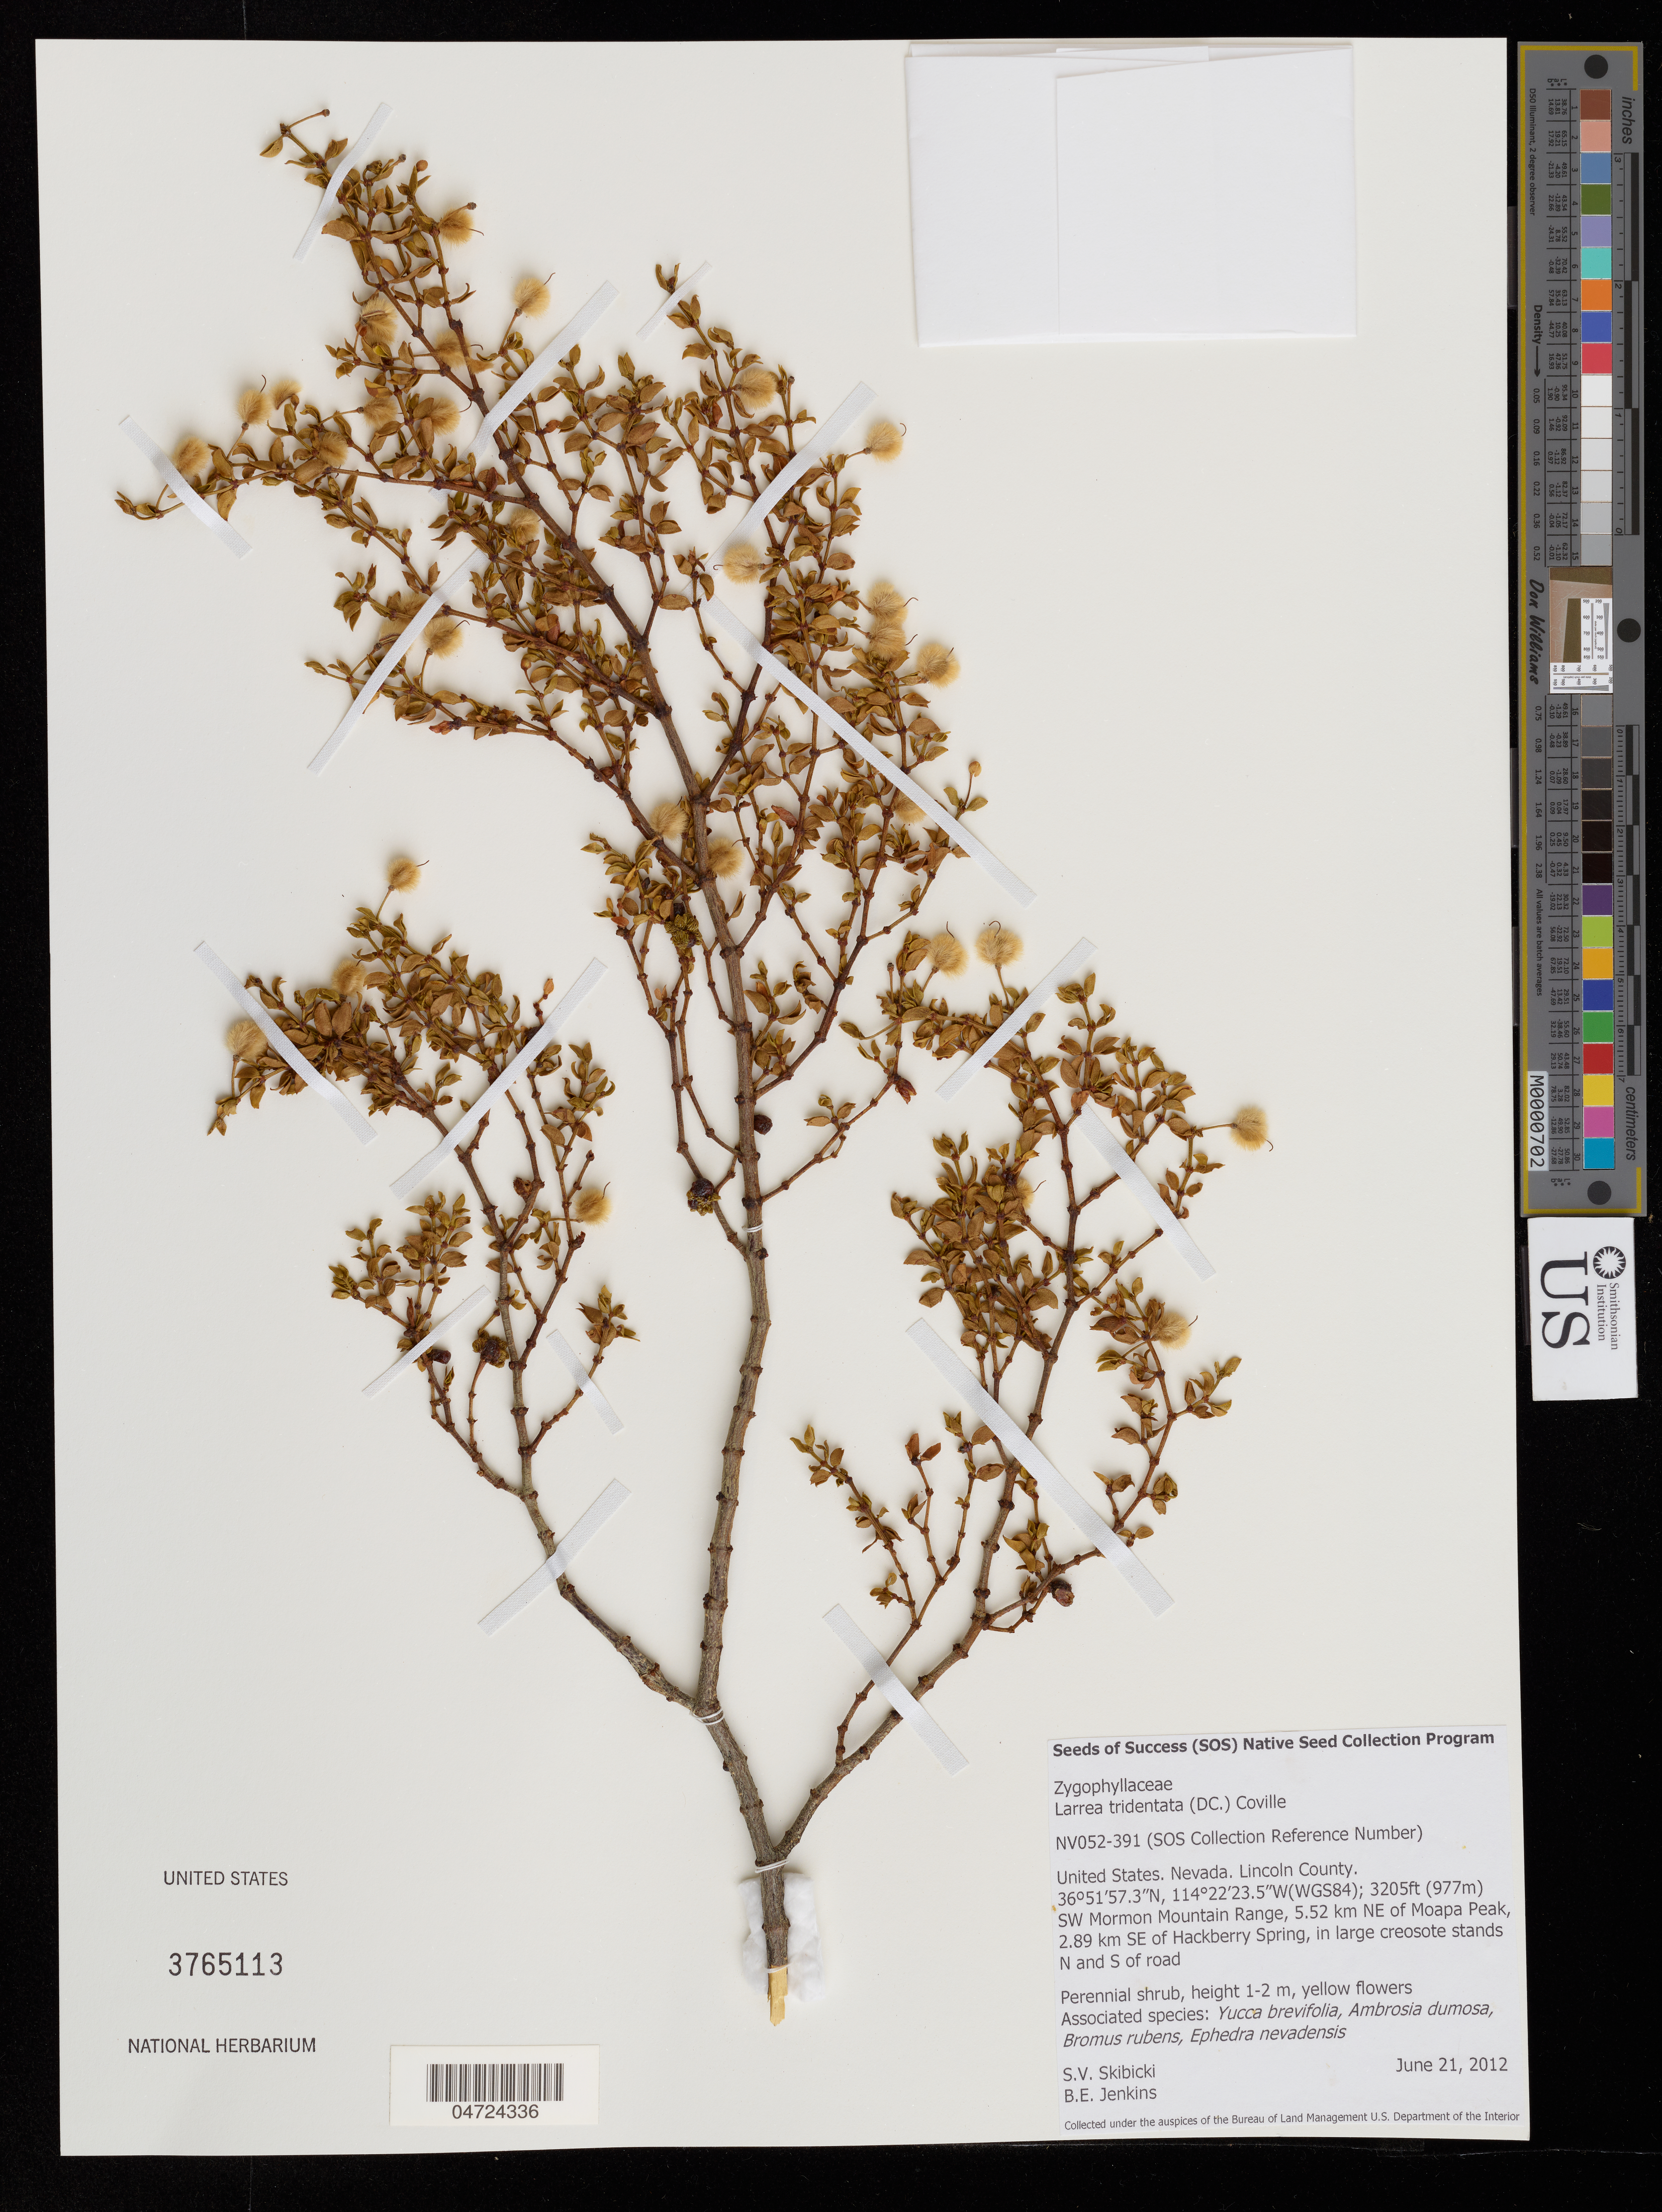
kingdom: Plantae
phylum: Tracheophyta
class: Magnoliopsida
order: Zygophyllales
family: Zygophyllaceae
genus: Larrea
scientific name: Larrea tridentata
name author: (Sessé & Moc. ex DC.) Coville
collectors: S. Skibicki & B. Jenkins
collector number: NV052-391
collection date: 2012-06-21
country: United States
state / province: Nevada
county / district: Lincoln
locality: Lincoln County. SW Mormon Mountain Range, 5.52 km NE of Moapa Peak, 2.89 km SE of Hackberry Spring, in large creosote stands N and S of road.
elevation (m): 977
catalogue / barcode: US 3765113